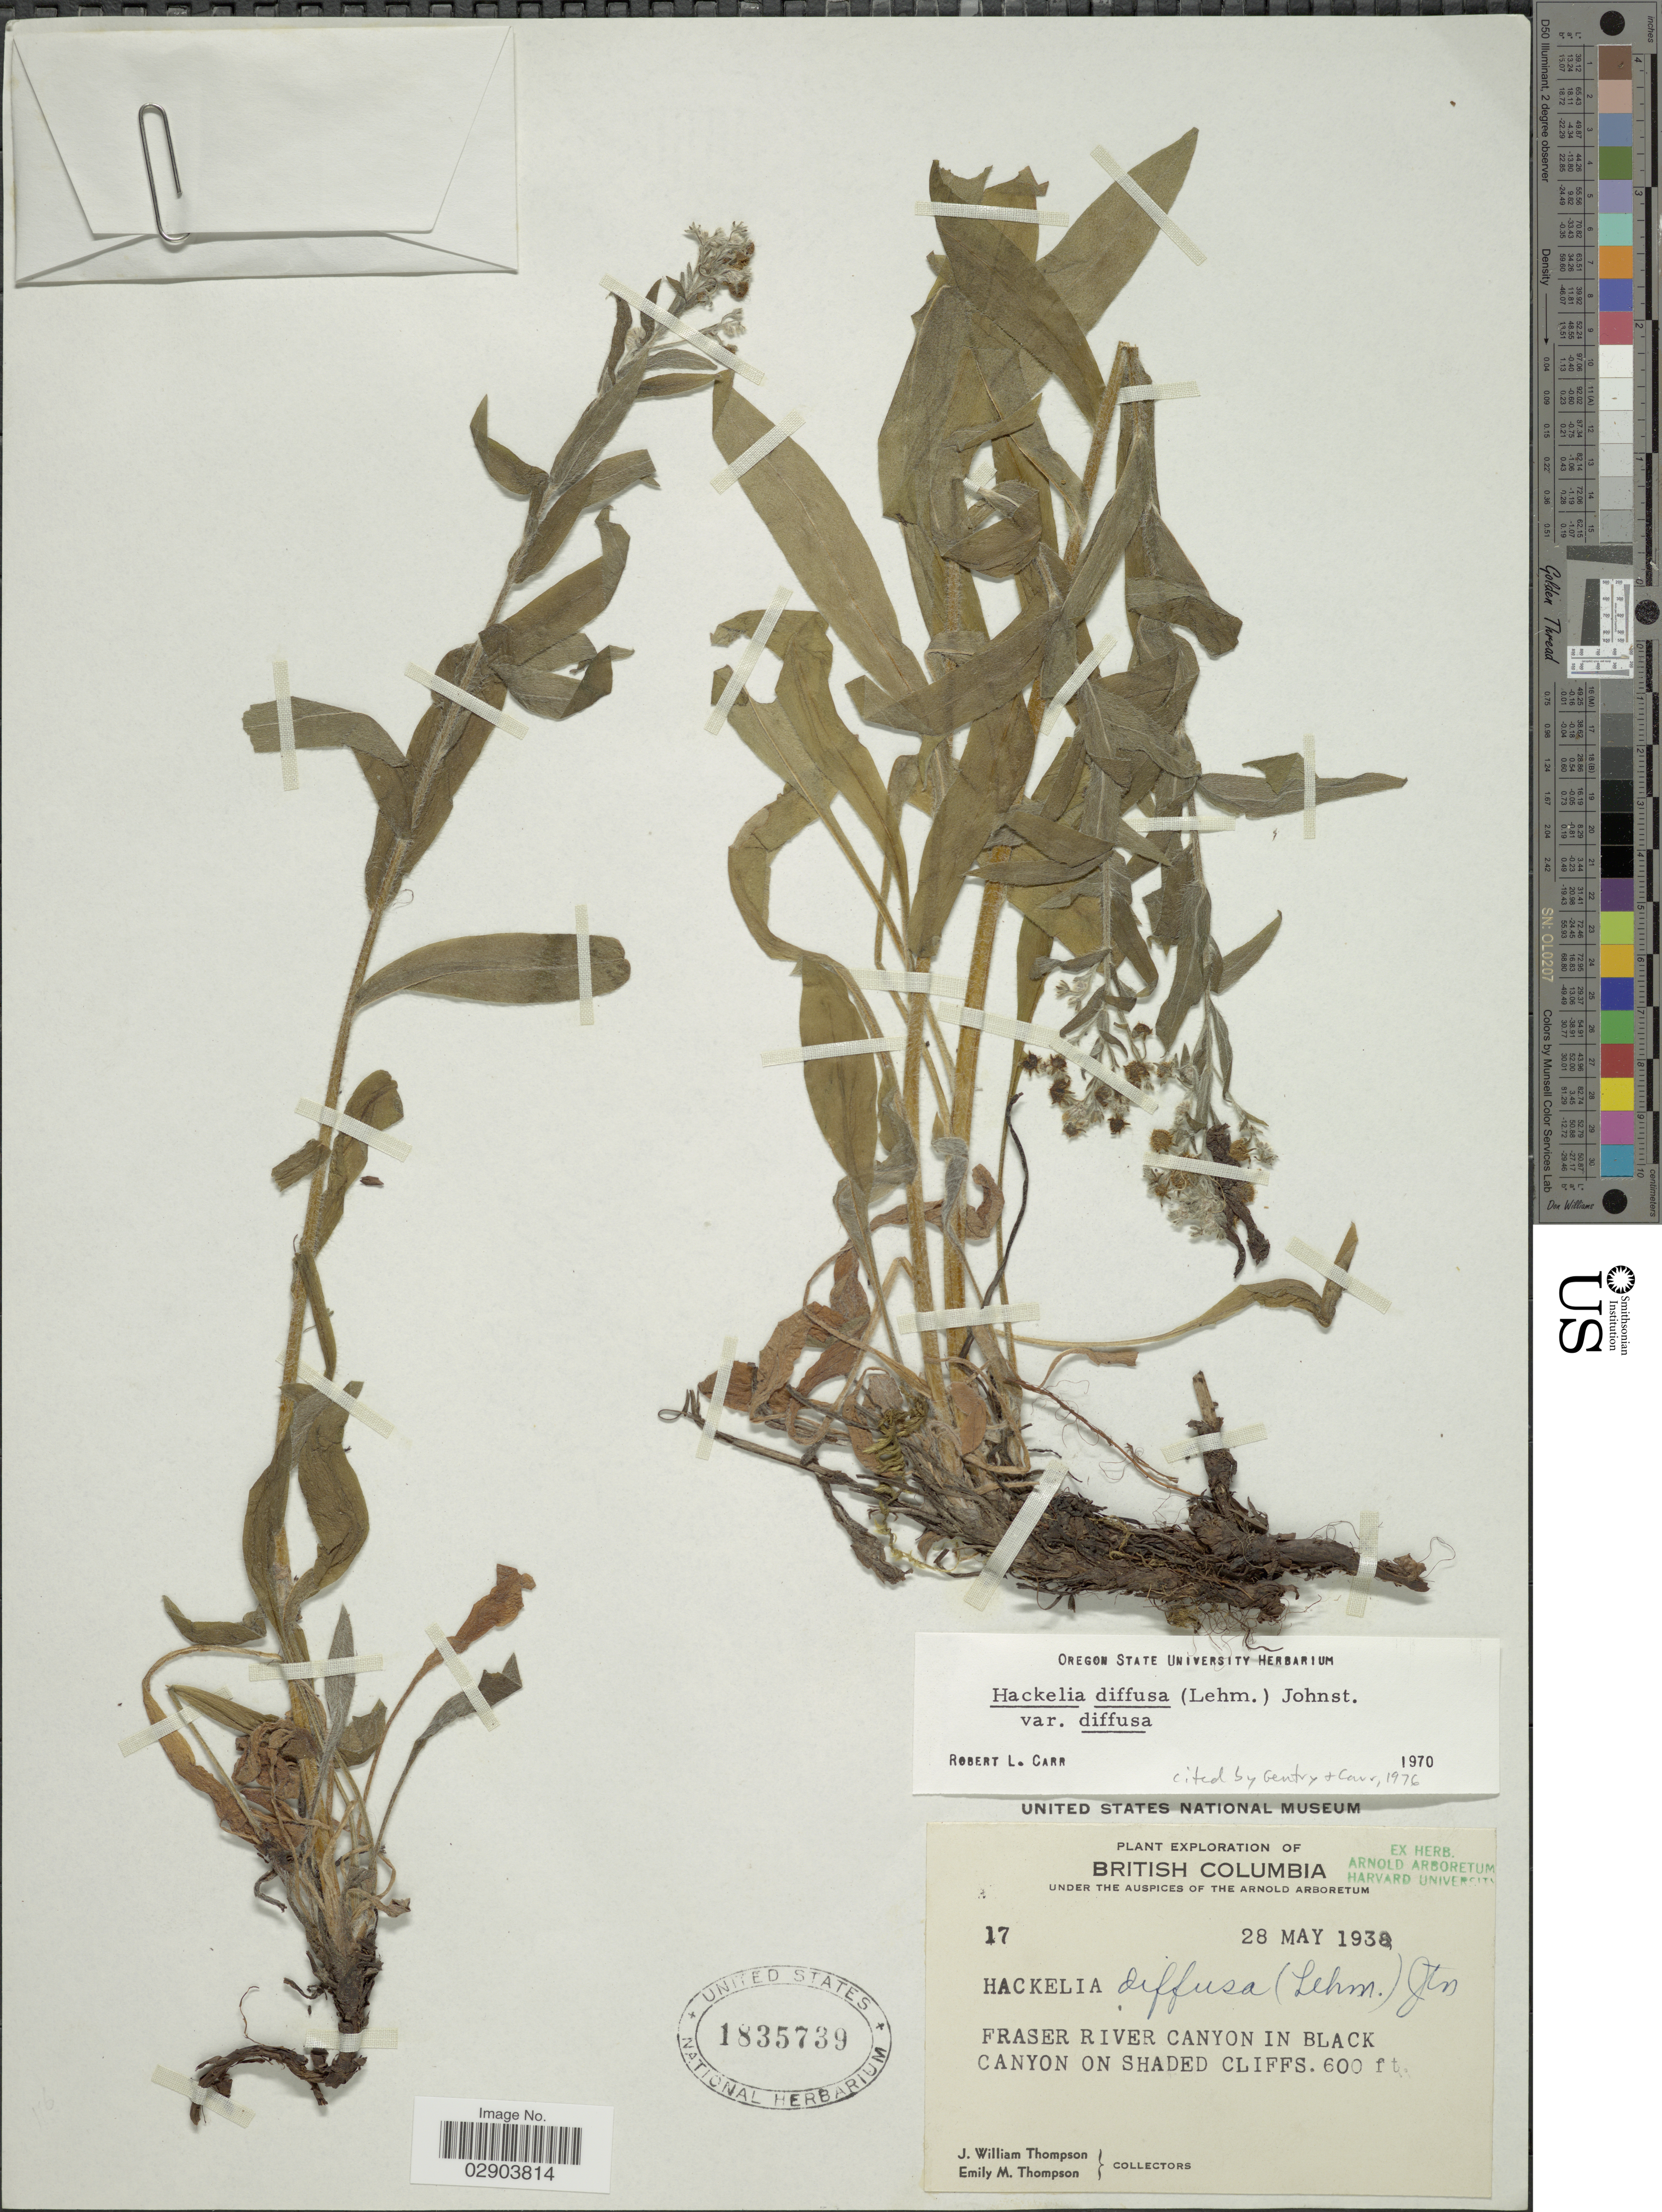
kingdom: Plantae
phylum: Tracheophyta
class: Magnoliopsida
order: Boraginales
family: Boraginaceae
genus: Hackelia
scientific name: Hackelia diffusa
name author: (Douglas ex Lehm.) I.M. Johnst.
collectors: J. W. Thompson & E. M. Thompson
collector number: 17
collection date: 1938-05-28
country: Canada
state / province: British Columbia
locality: Fraser River Canyon in Black Canyon on Shaded Cliffs.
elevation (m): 183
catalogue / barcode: US 1835739